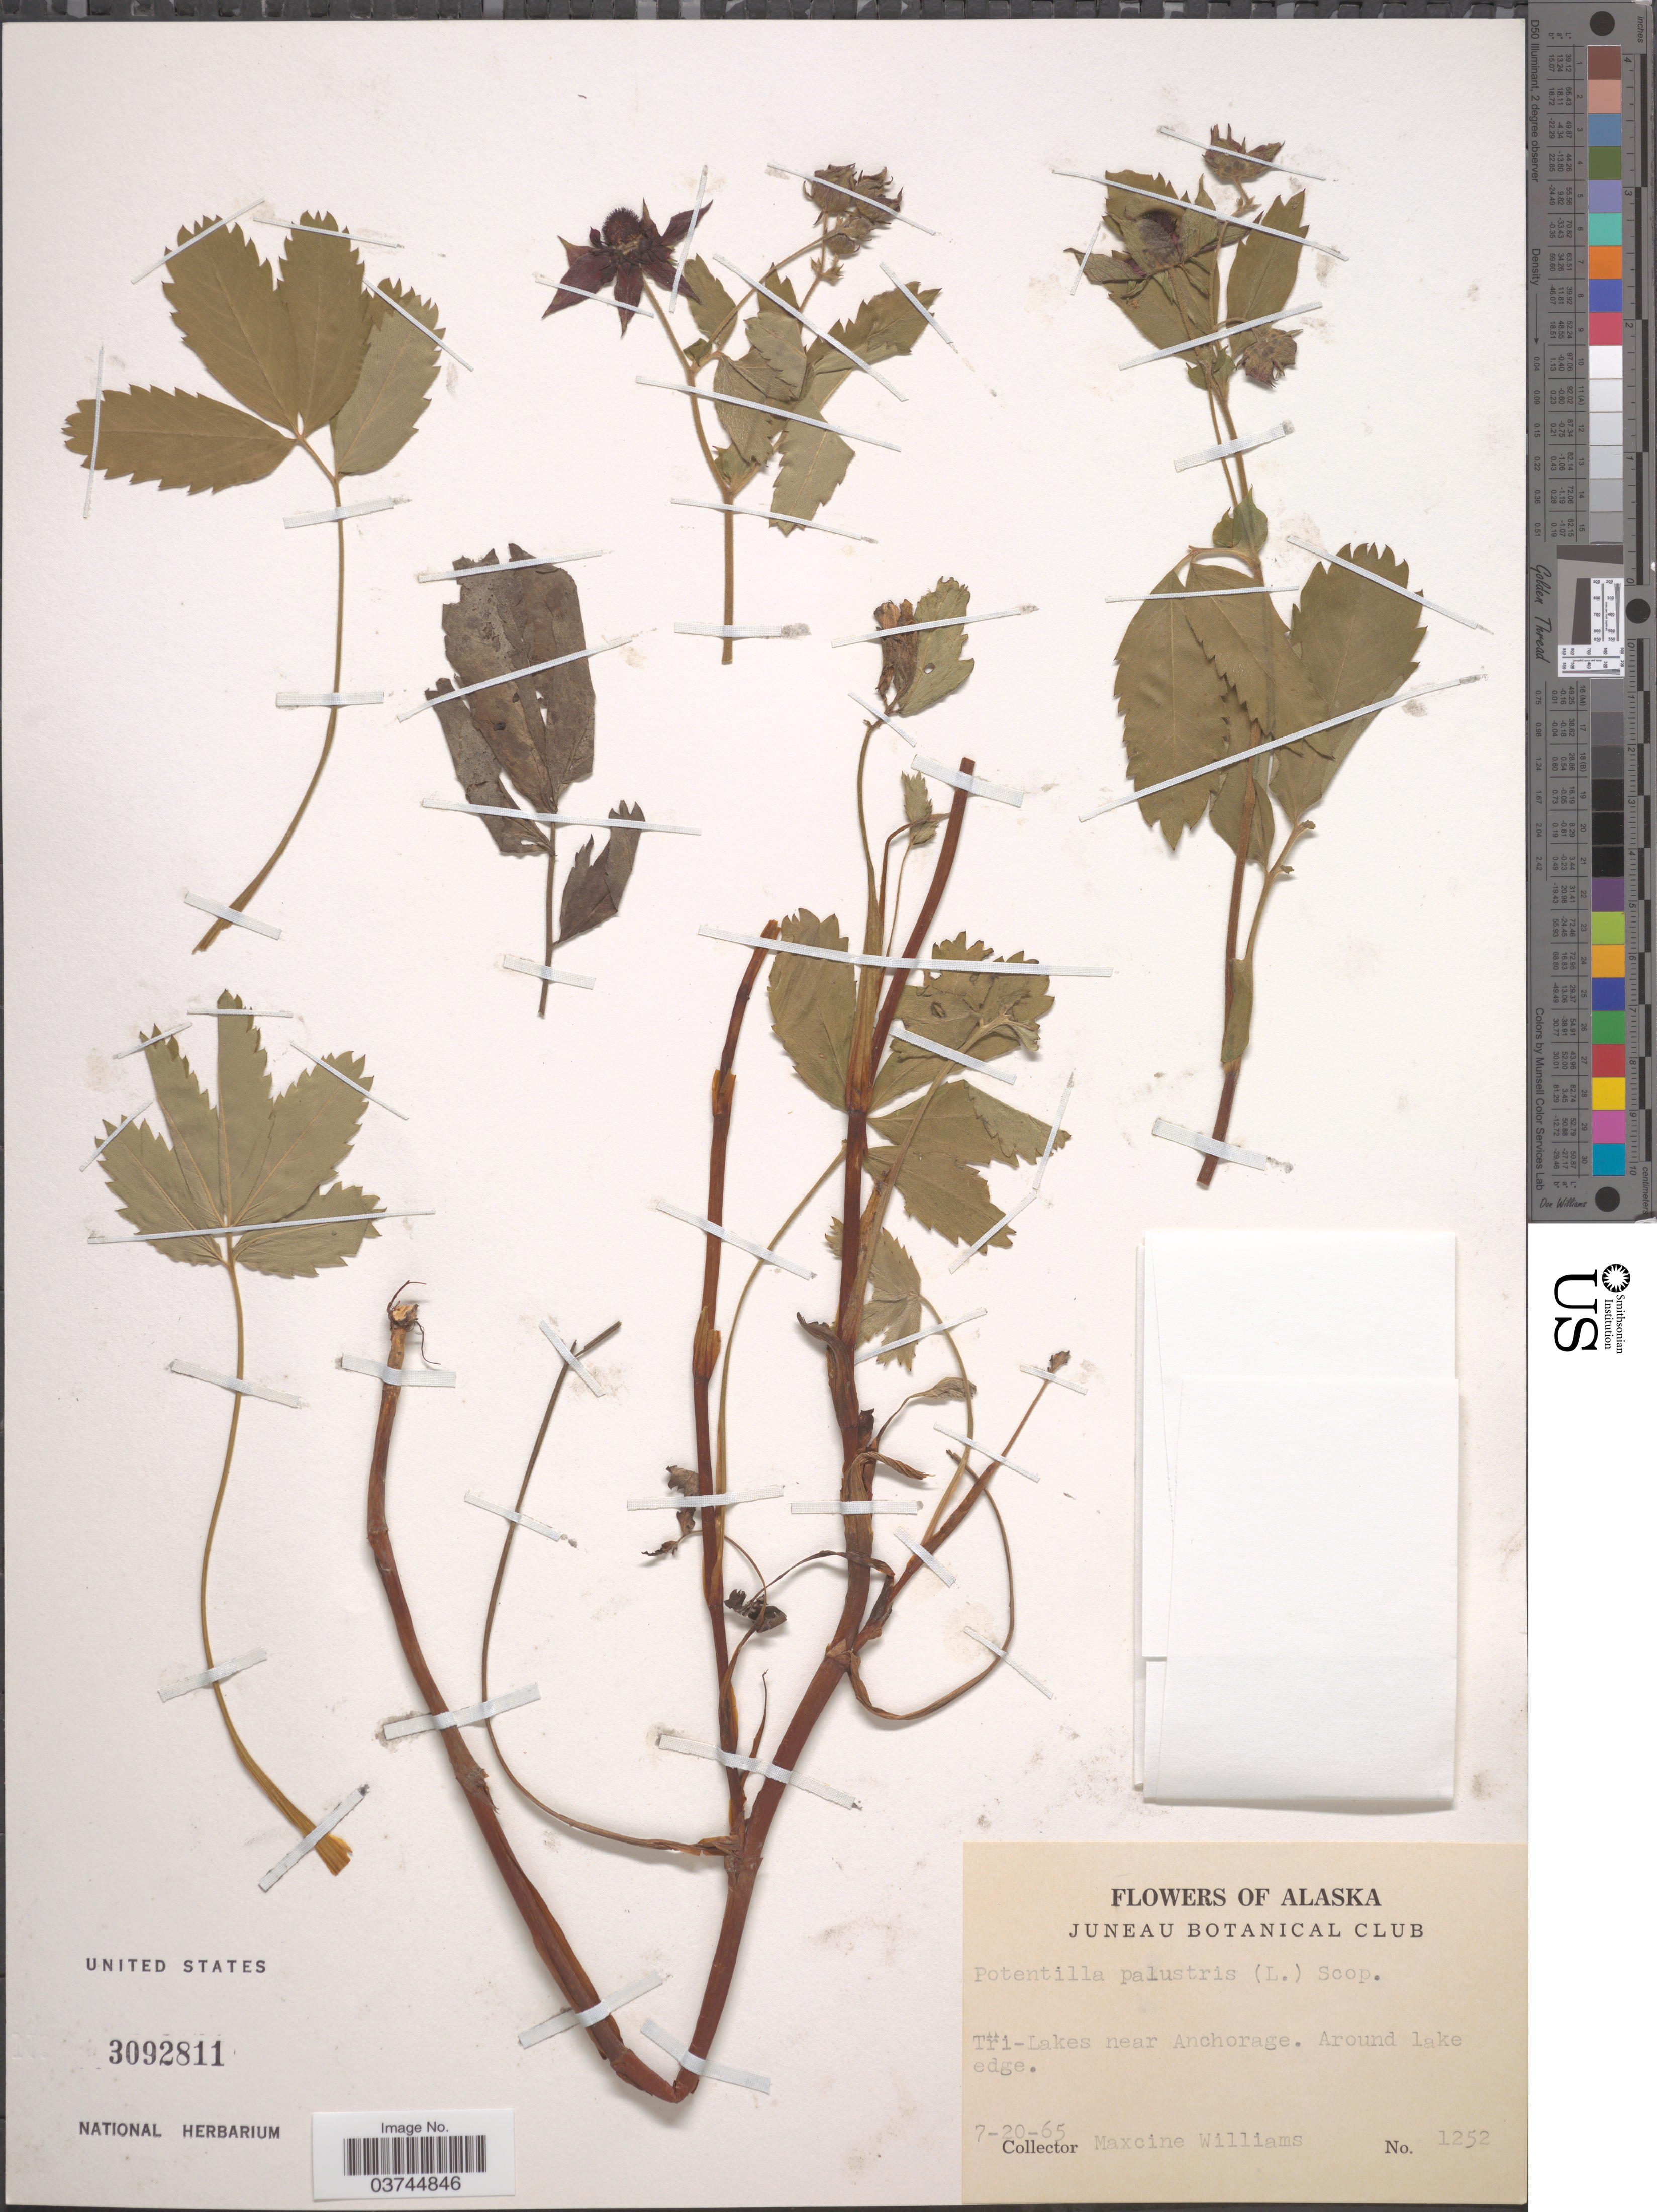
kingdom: Plantae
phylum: Tracheophyta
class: Magnoliopsida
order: Rosales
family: Rosaceae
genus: Comarum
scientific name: Comarum palustre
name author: L.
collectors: M. Williams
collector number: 1252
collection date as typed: Transcribed d/m/y: 20/7/65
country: United States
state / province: Alaska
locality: Tri-Lakes near Anchorage. Around lake edge.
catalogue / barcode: US 3092811